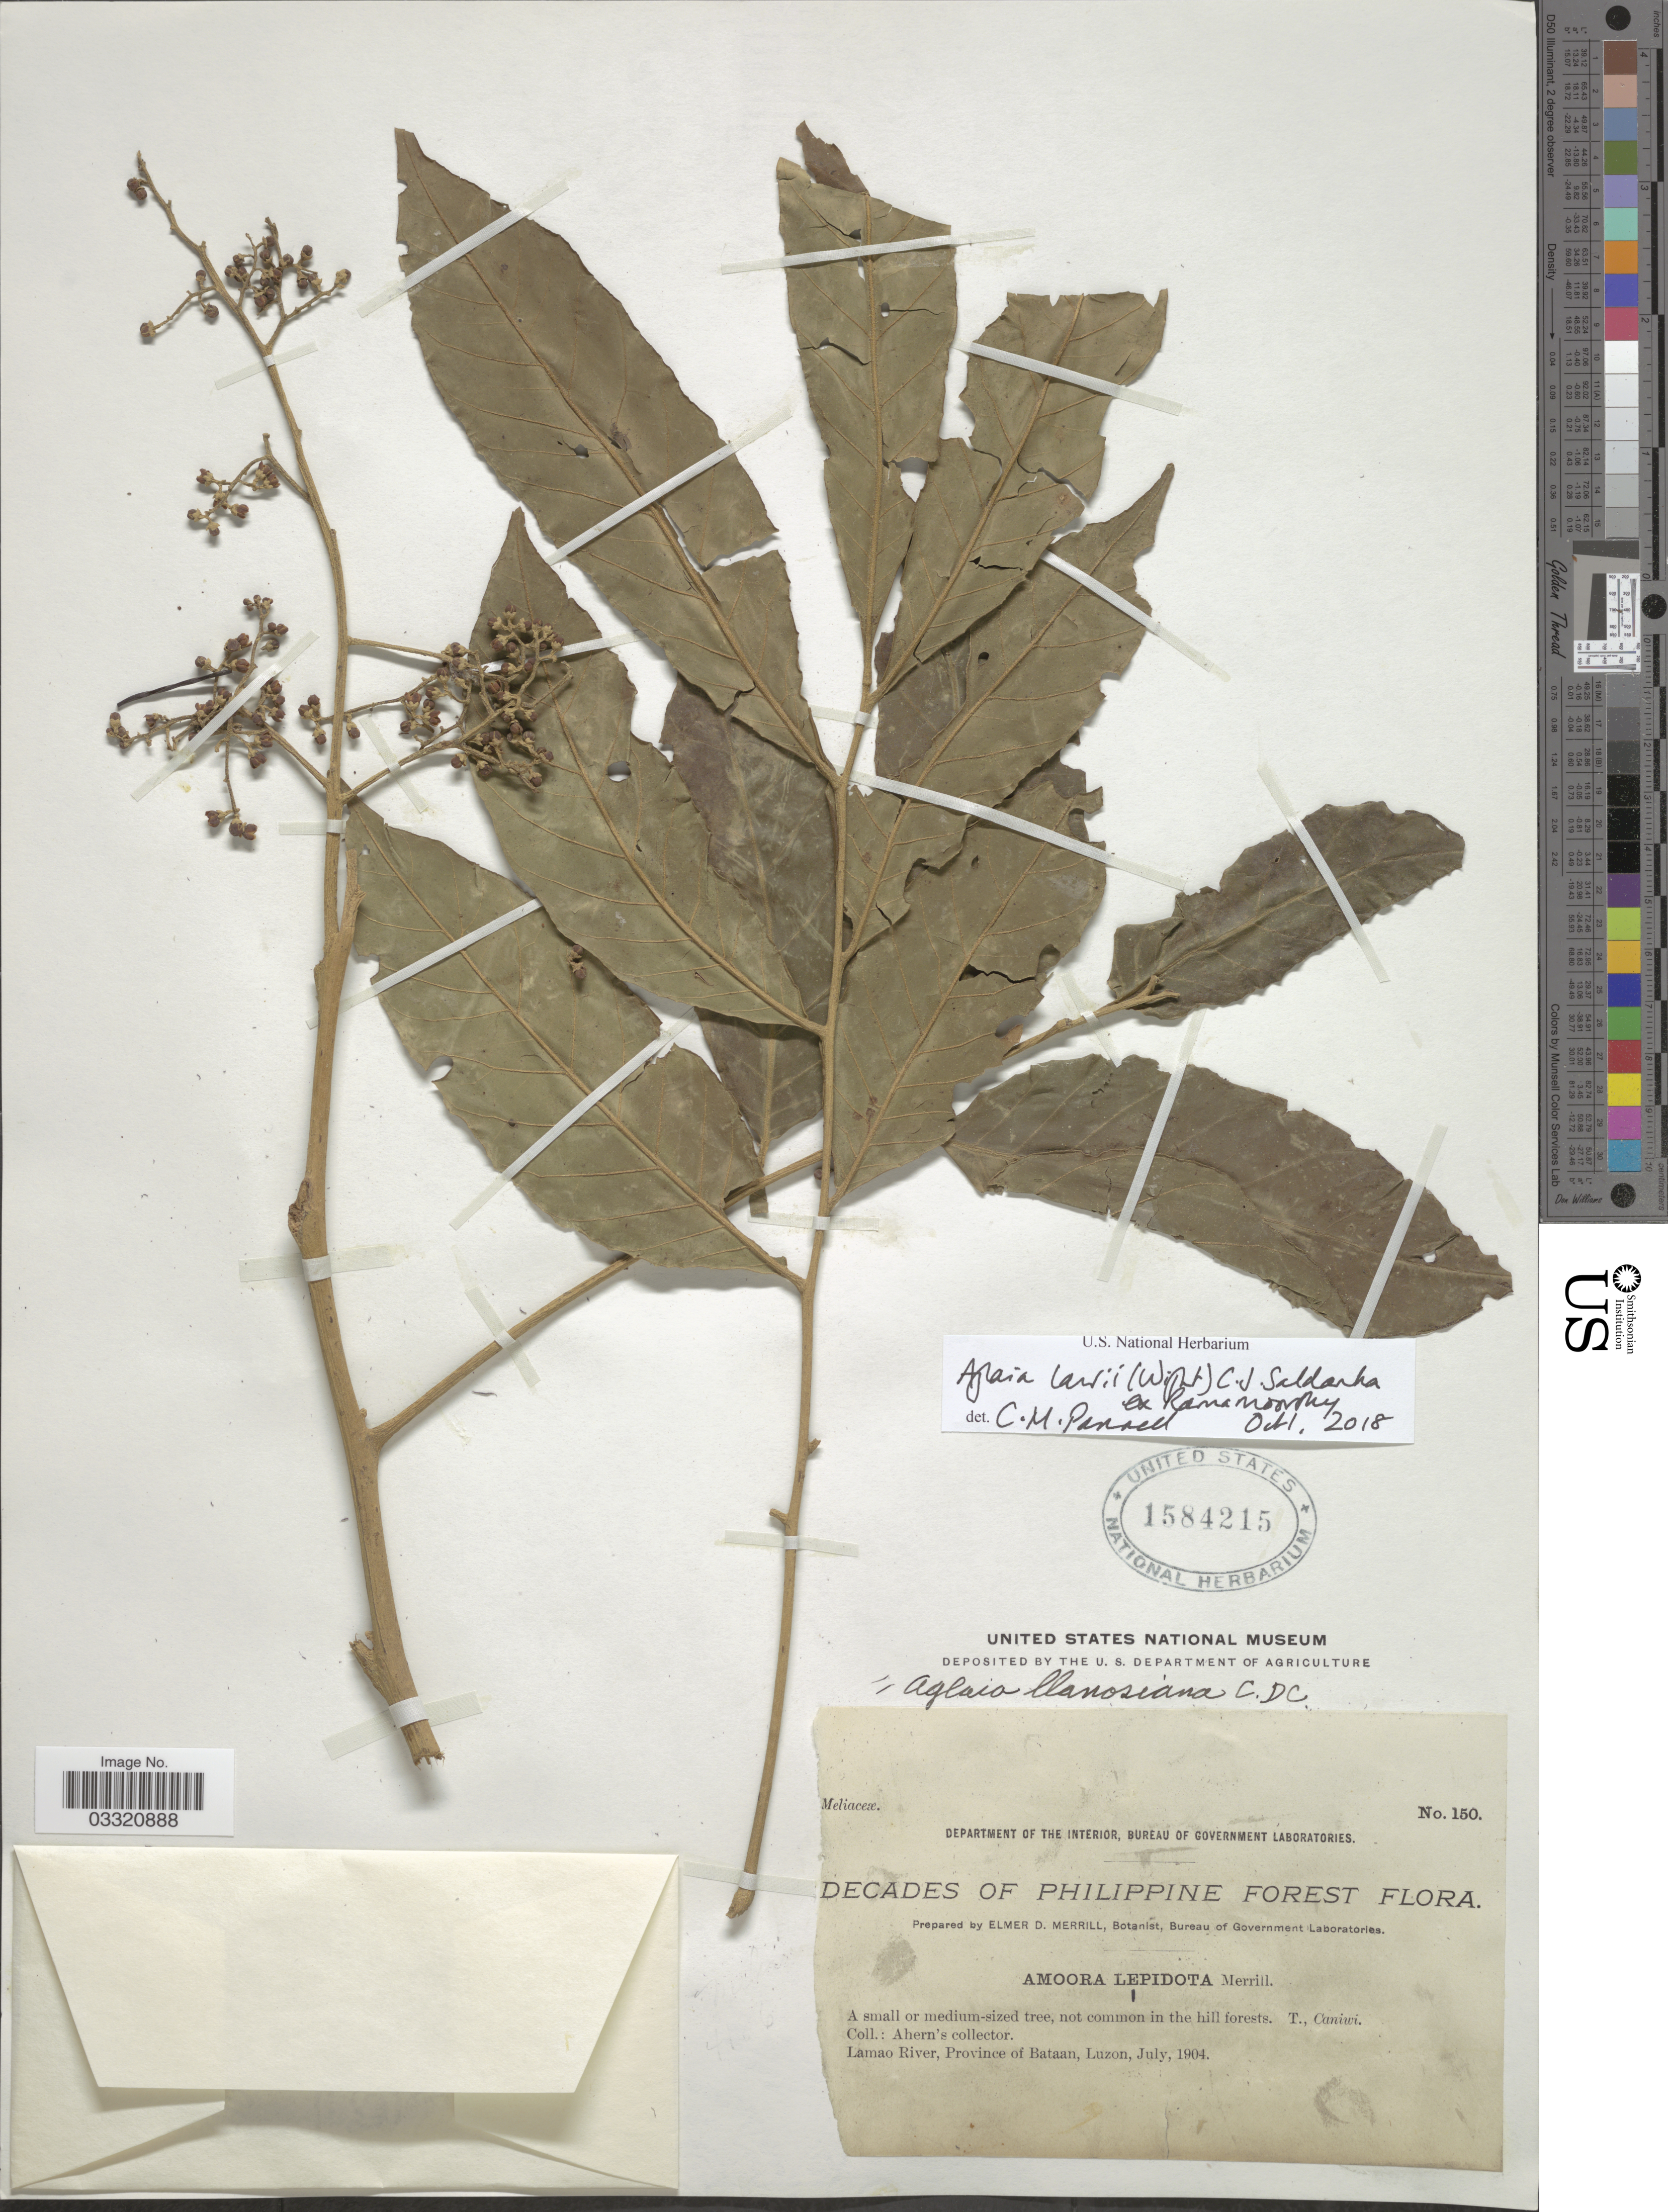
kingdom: Plantae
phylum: Tracheophyta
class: Magnoliopsida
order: Sapindales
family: Meliaceae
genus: Aglaia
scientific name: Aglaia lawii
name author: (Wight) C.J. Saldanha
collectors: Ahern's collector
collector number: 150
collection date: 1904-07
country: Philippines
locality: Lamao River, Province of Bataan, Luzon.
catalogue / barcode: US 1584215